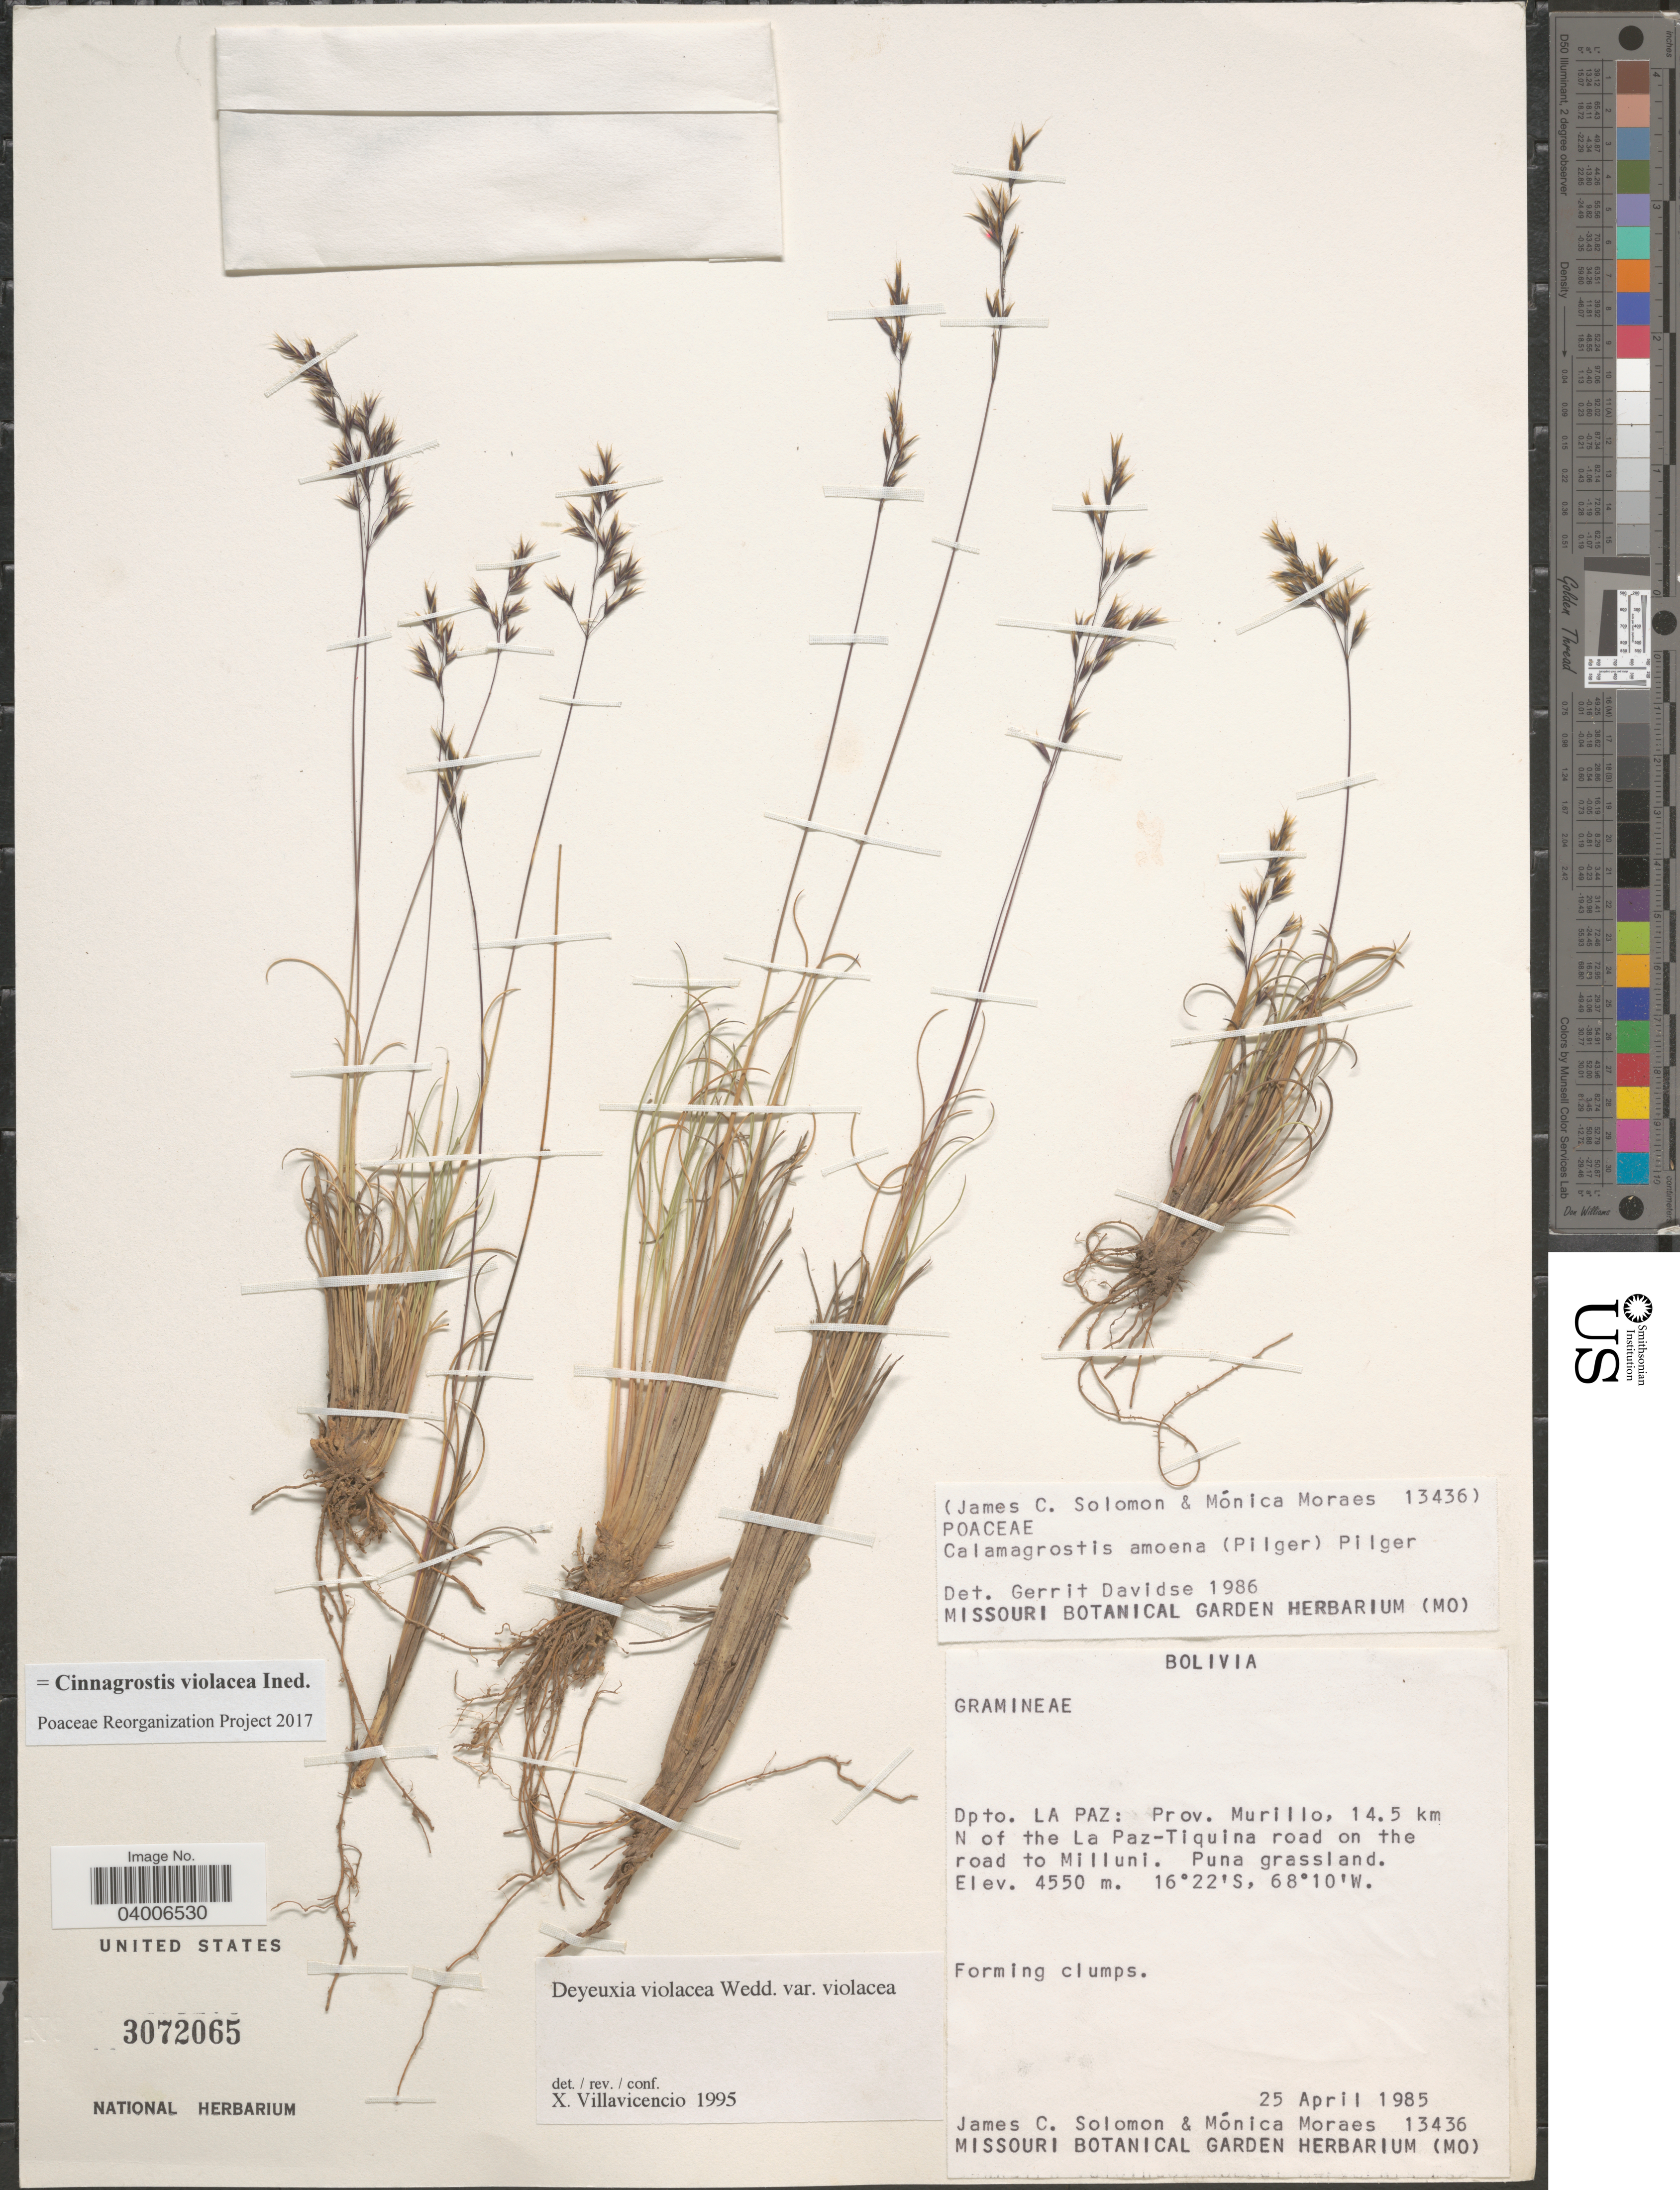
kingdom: Plantae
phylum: Tracheophyta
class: Liliopsida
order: Poales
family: Poaceae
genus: Cinnagrostis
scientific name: Cinnagrostis violacea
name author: (Wedd.) P.M. Peterson et al.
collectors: J. C. Solomon & M. Moraes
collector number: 13436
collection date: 1985-04-25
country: Bolivia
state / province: La Paz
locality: Dpto. La Paz: Prov. Murillo, 14.5 km N of the La Paz-Tiquina road on the road to Milluni. Puna grassland.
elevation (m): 4550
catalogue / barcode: US 3072065